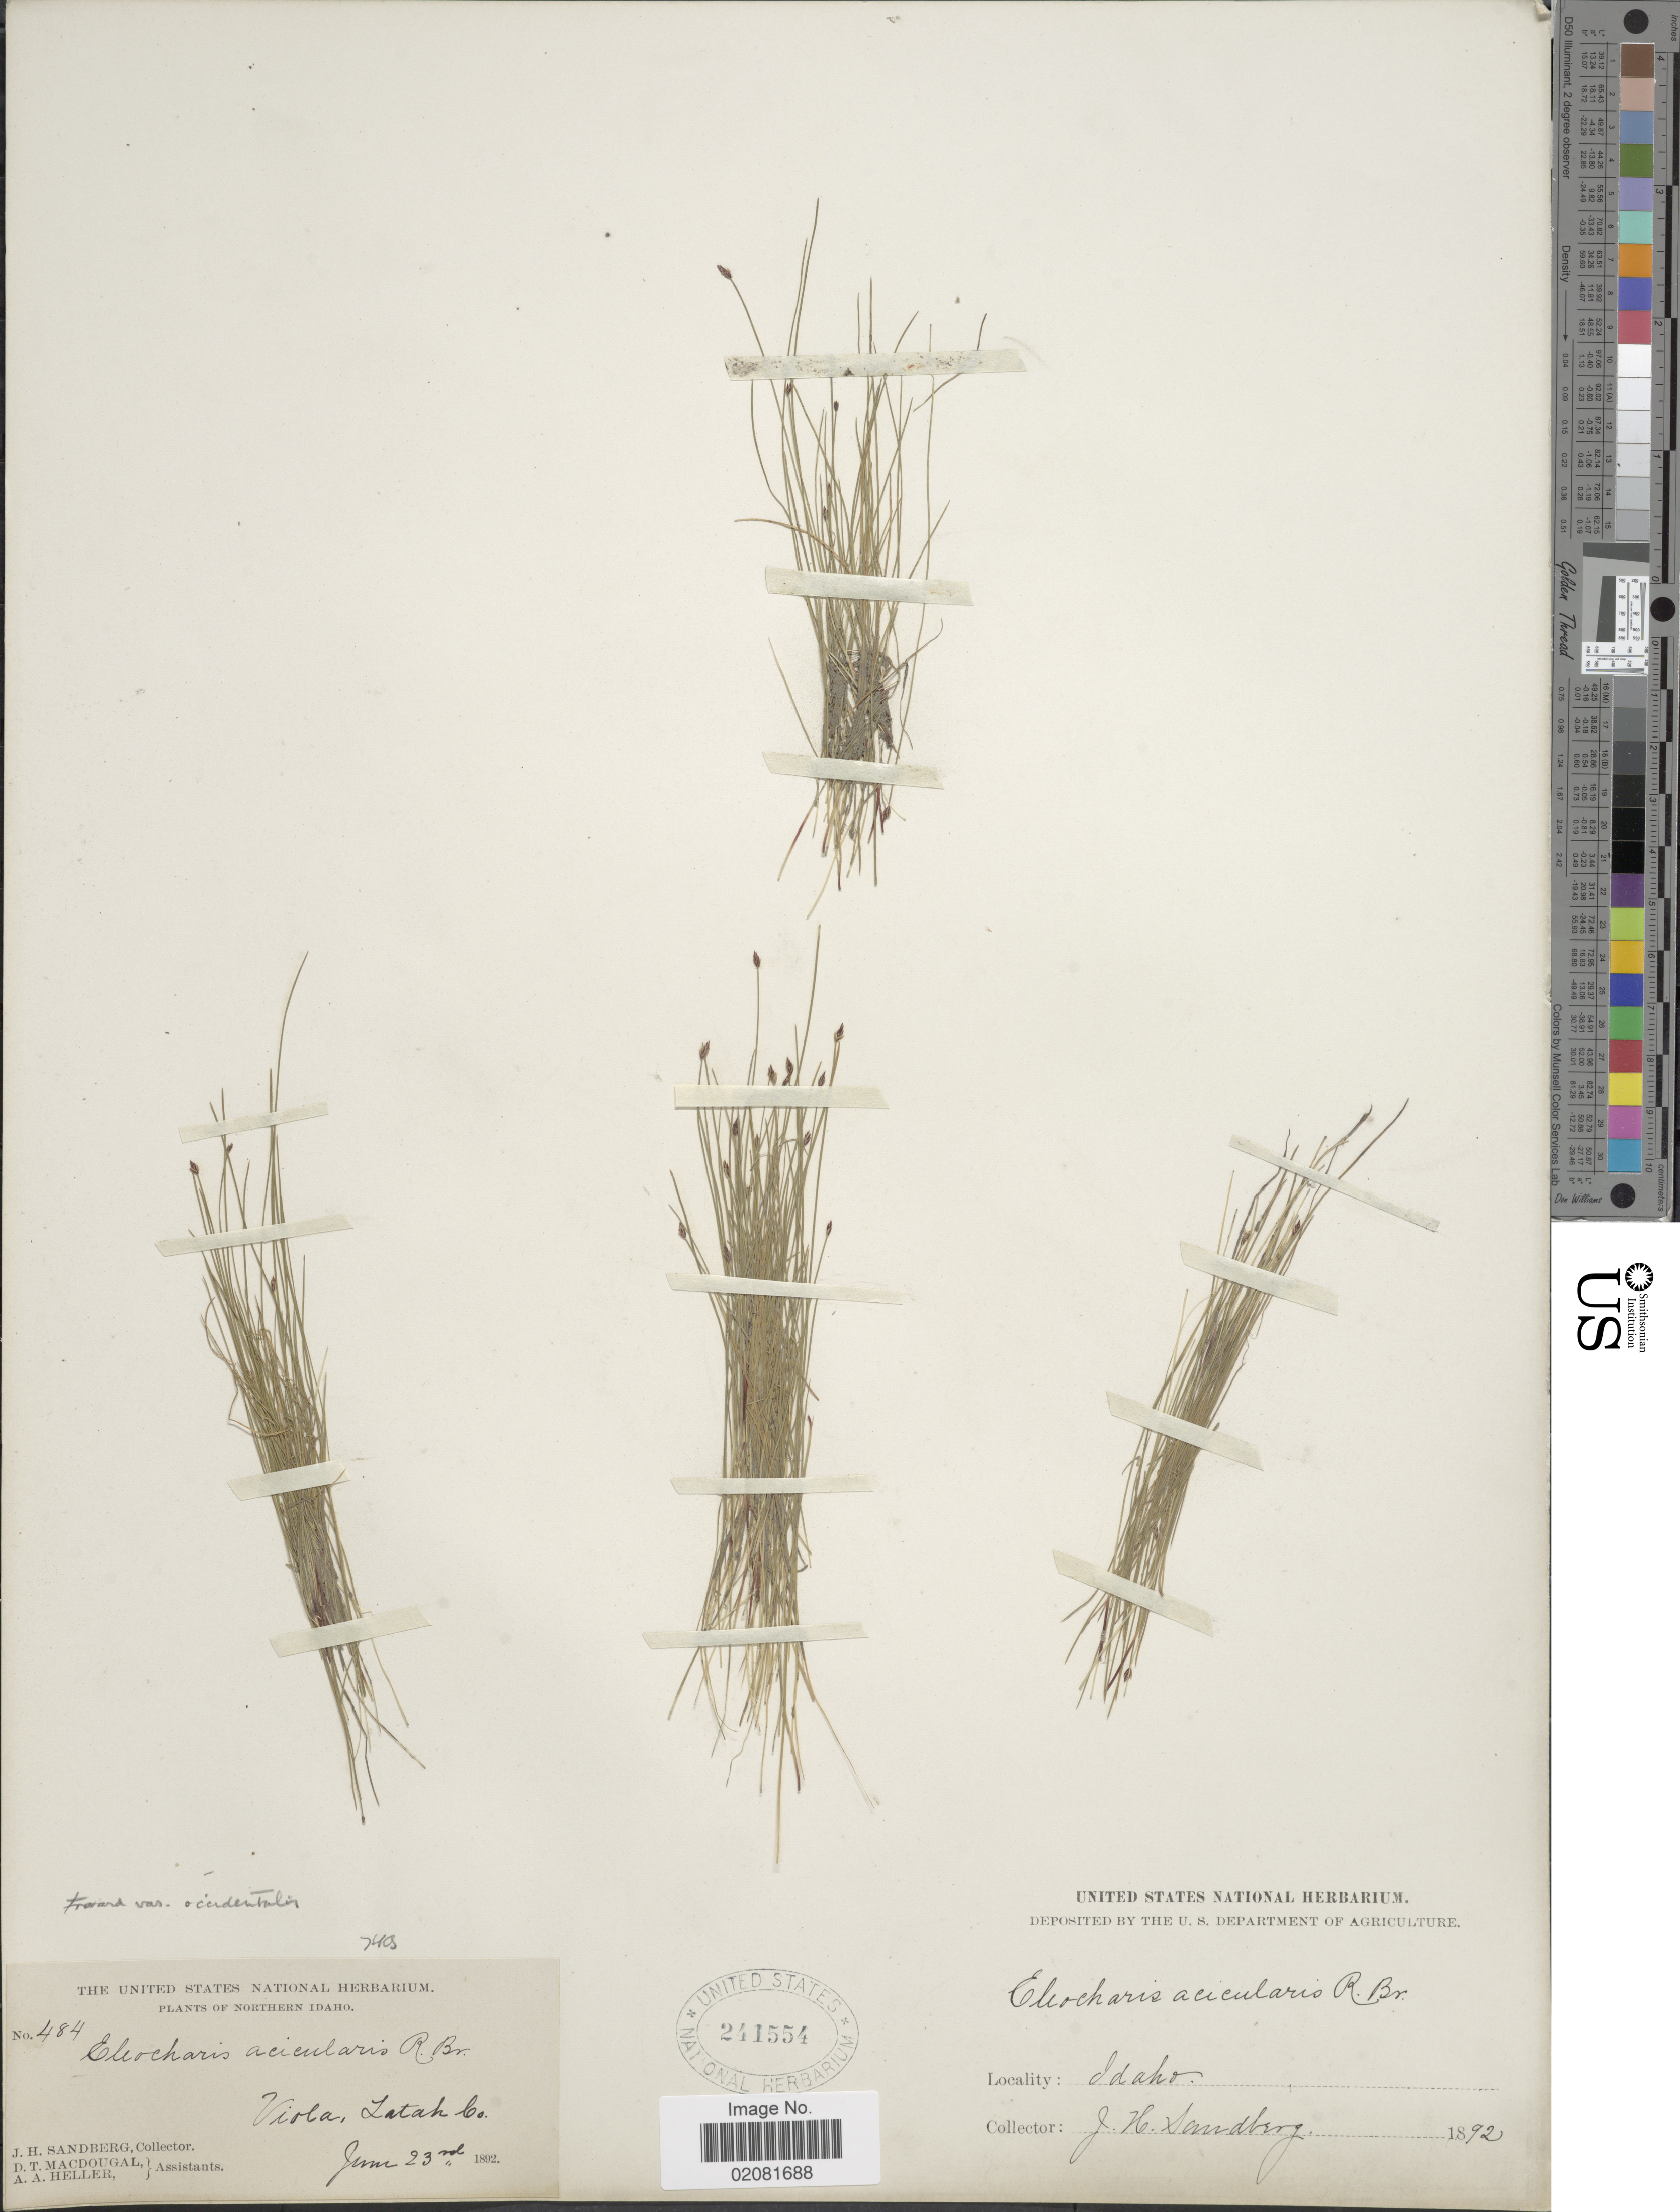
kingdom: Plantae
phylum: Tracheophyta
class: Liliopsida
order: Poales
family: Cyperaceae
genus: Eleocharis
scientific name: Eleocharis acicularis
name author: (L.) Roem. & Schult.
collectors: J. H. Sandberg, D. T. MacDougal & A. A. Heller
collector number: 484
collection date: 1892-06-23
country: United States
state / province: Idaho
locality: Northern Idaho. Viola, Latah Co.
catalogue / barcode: US 241554